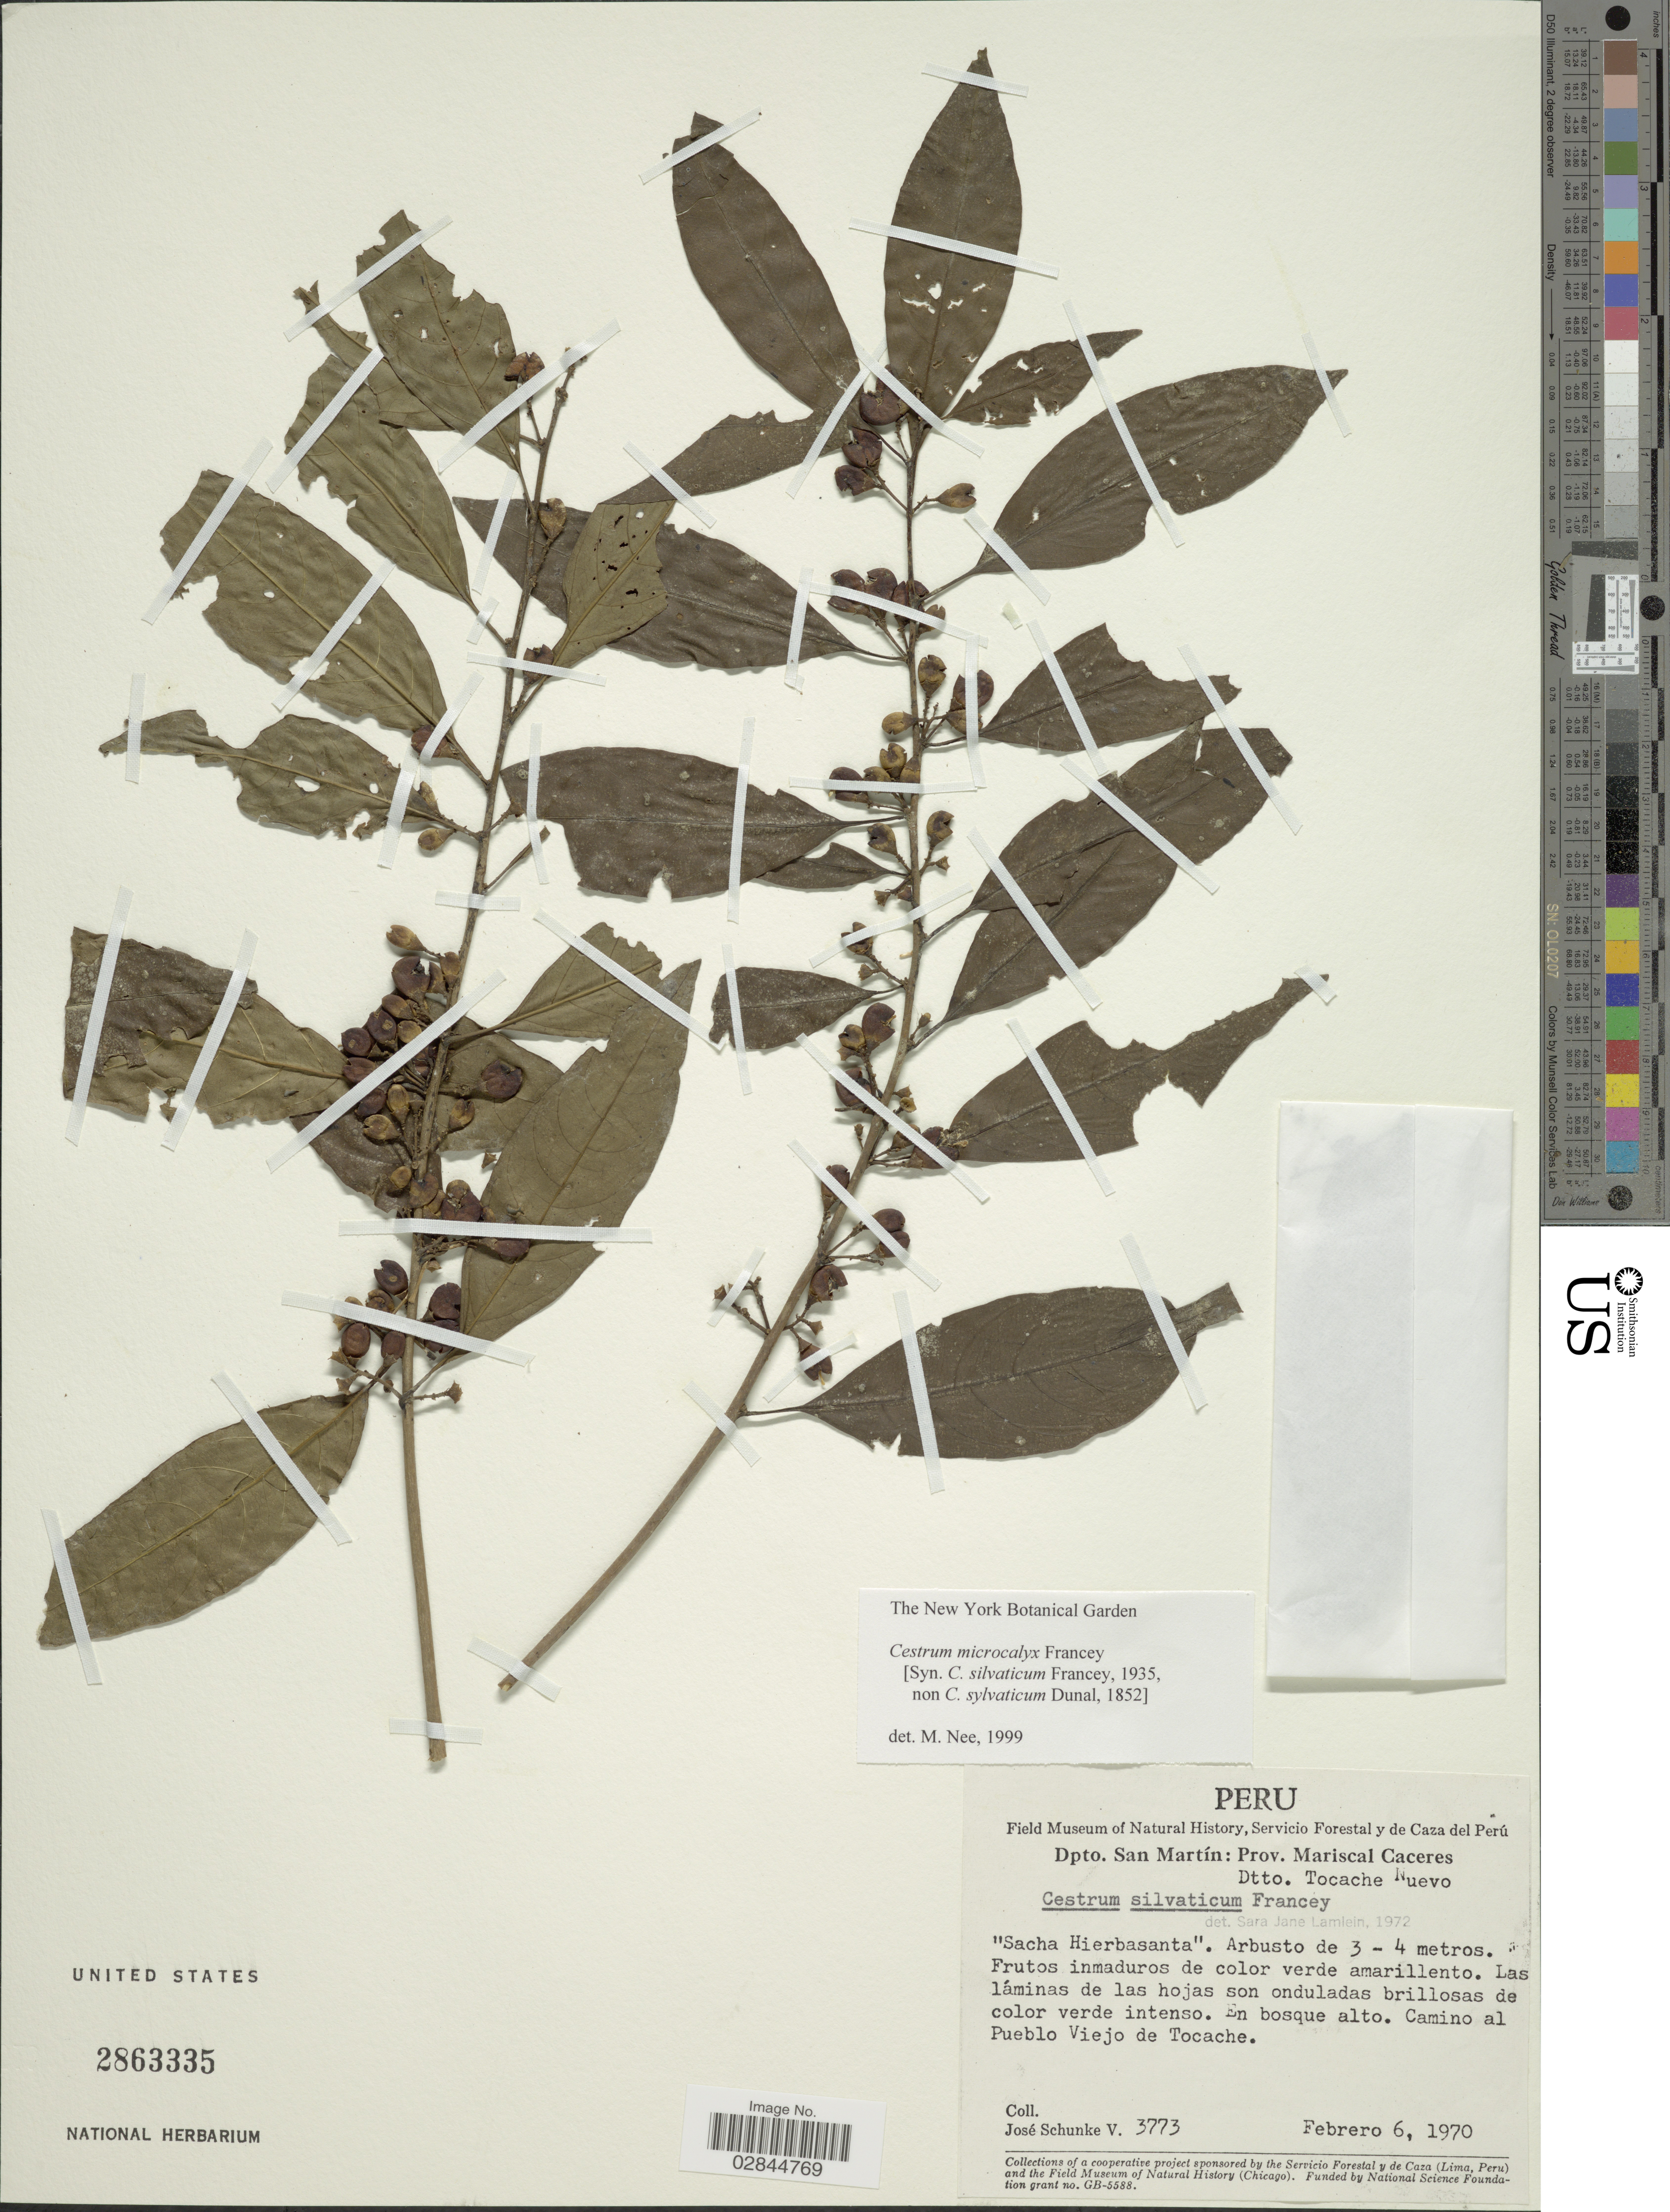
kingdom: Plantae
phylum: Tracheophyta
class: Magnoliopsida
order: Solanales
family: Solanaceae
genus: Cestrum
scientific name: Cestrum microcalyx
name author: Francey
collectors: J. Schunke Vigo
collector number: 3773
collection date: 1970-02-06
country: Peru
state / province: San Martín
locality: Dpto. San Martín: Prov. Mariscal Caceres. Dtto. Tocache Nuevo. Camino al Pueblo Viejo de Tocache.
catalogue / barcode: US 2863335